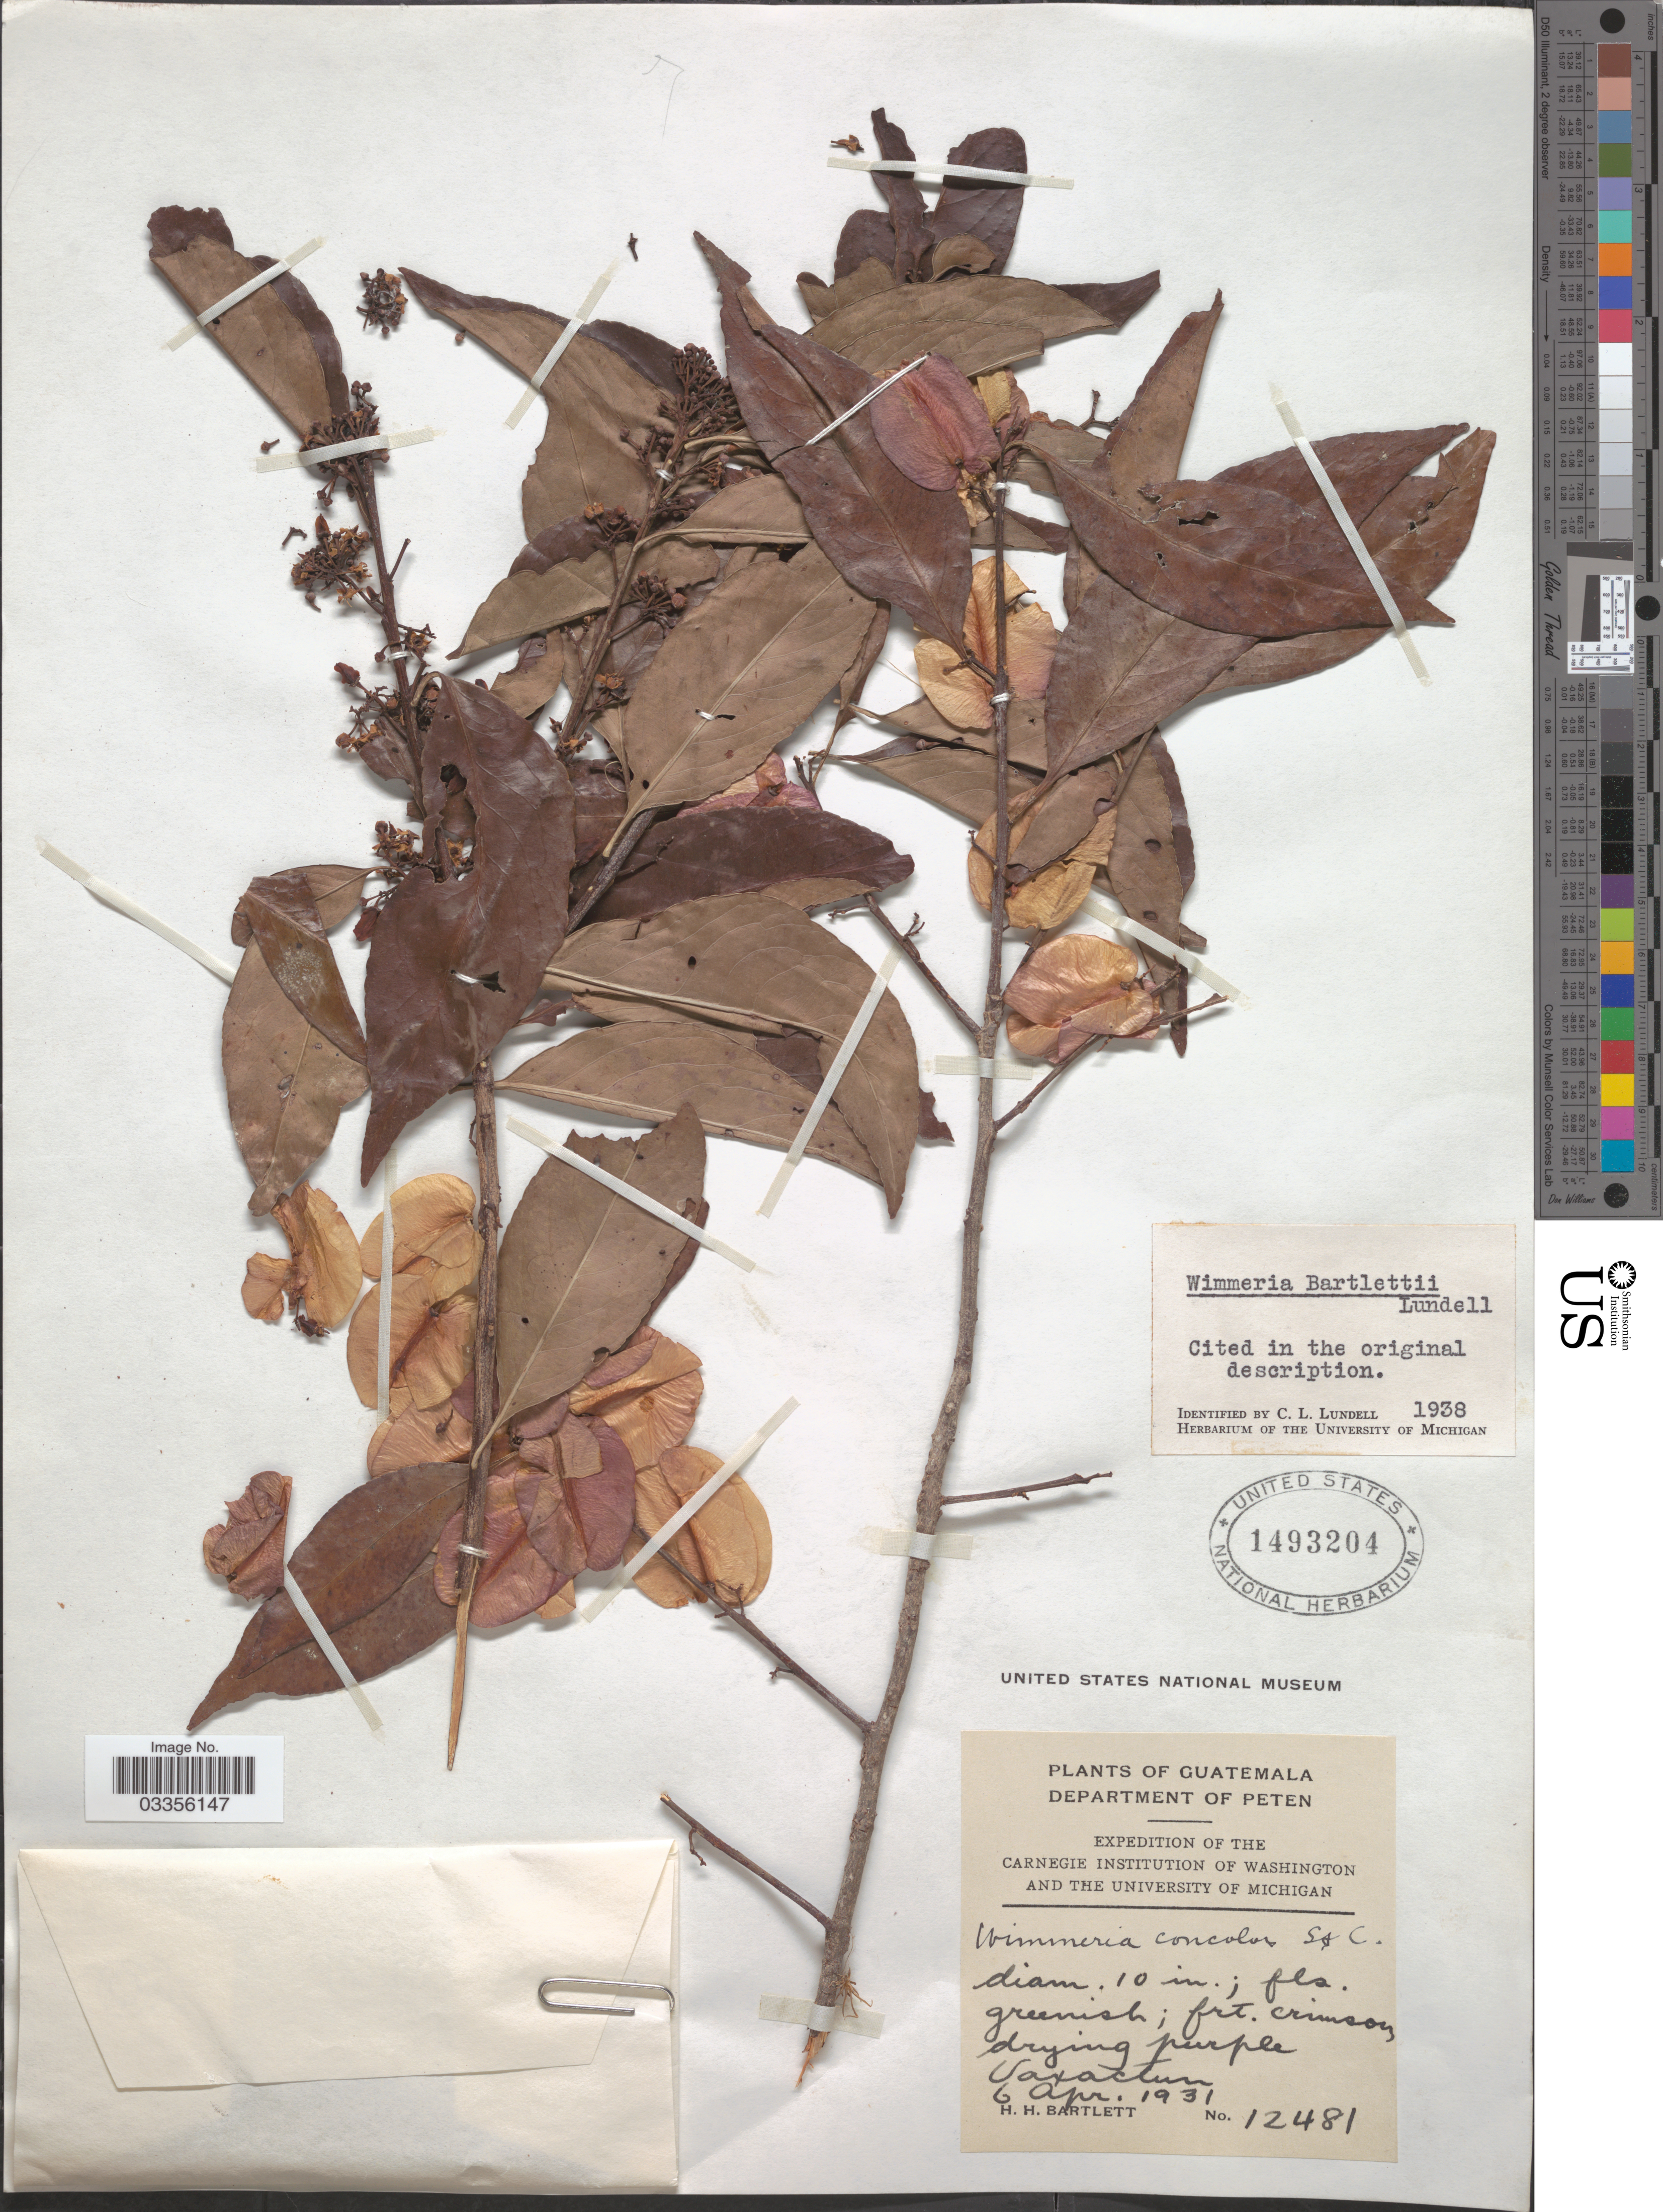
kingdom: Plantae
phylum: Tracheophyta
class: Magnoliopsida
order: Celastrales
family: Celastraceae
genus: Wimmeria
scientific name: Wimmeria bartlettii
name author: Lundell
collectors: H. H. Bartlett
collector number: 12481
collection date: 1931-04-06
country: Guatemala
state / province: El Petén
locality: Department of Peten. Uaxactun.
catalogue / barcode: US 1493204